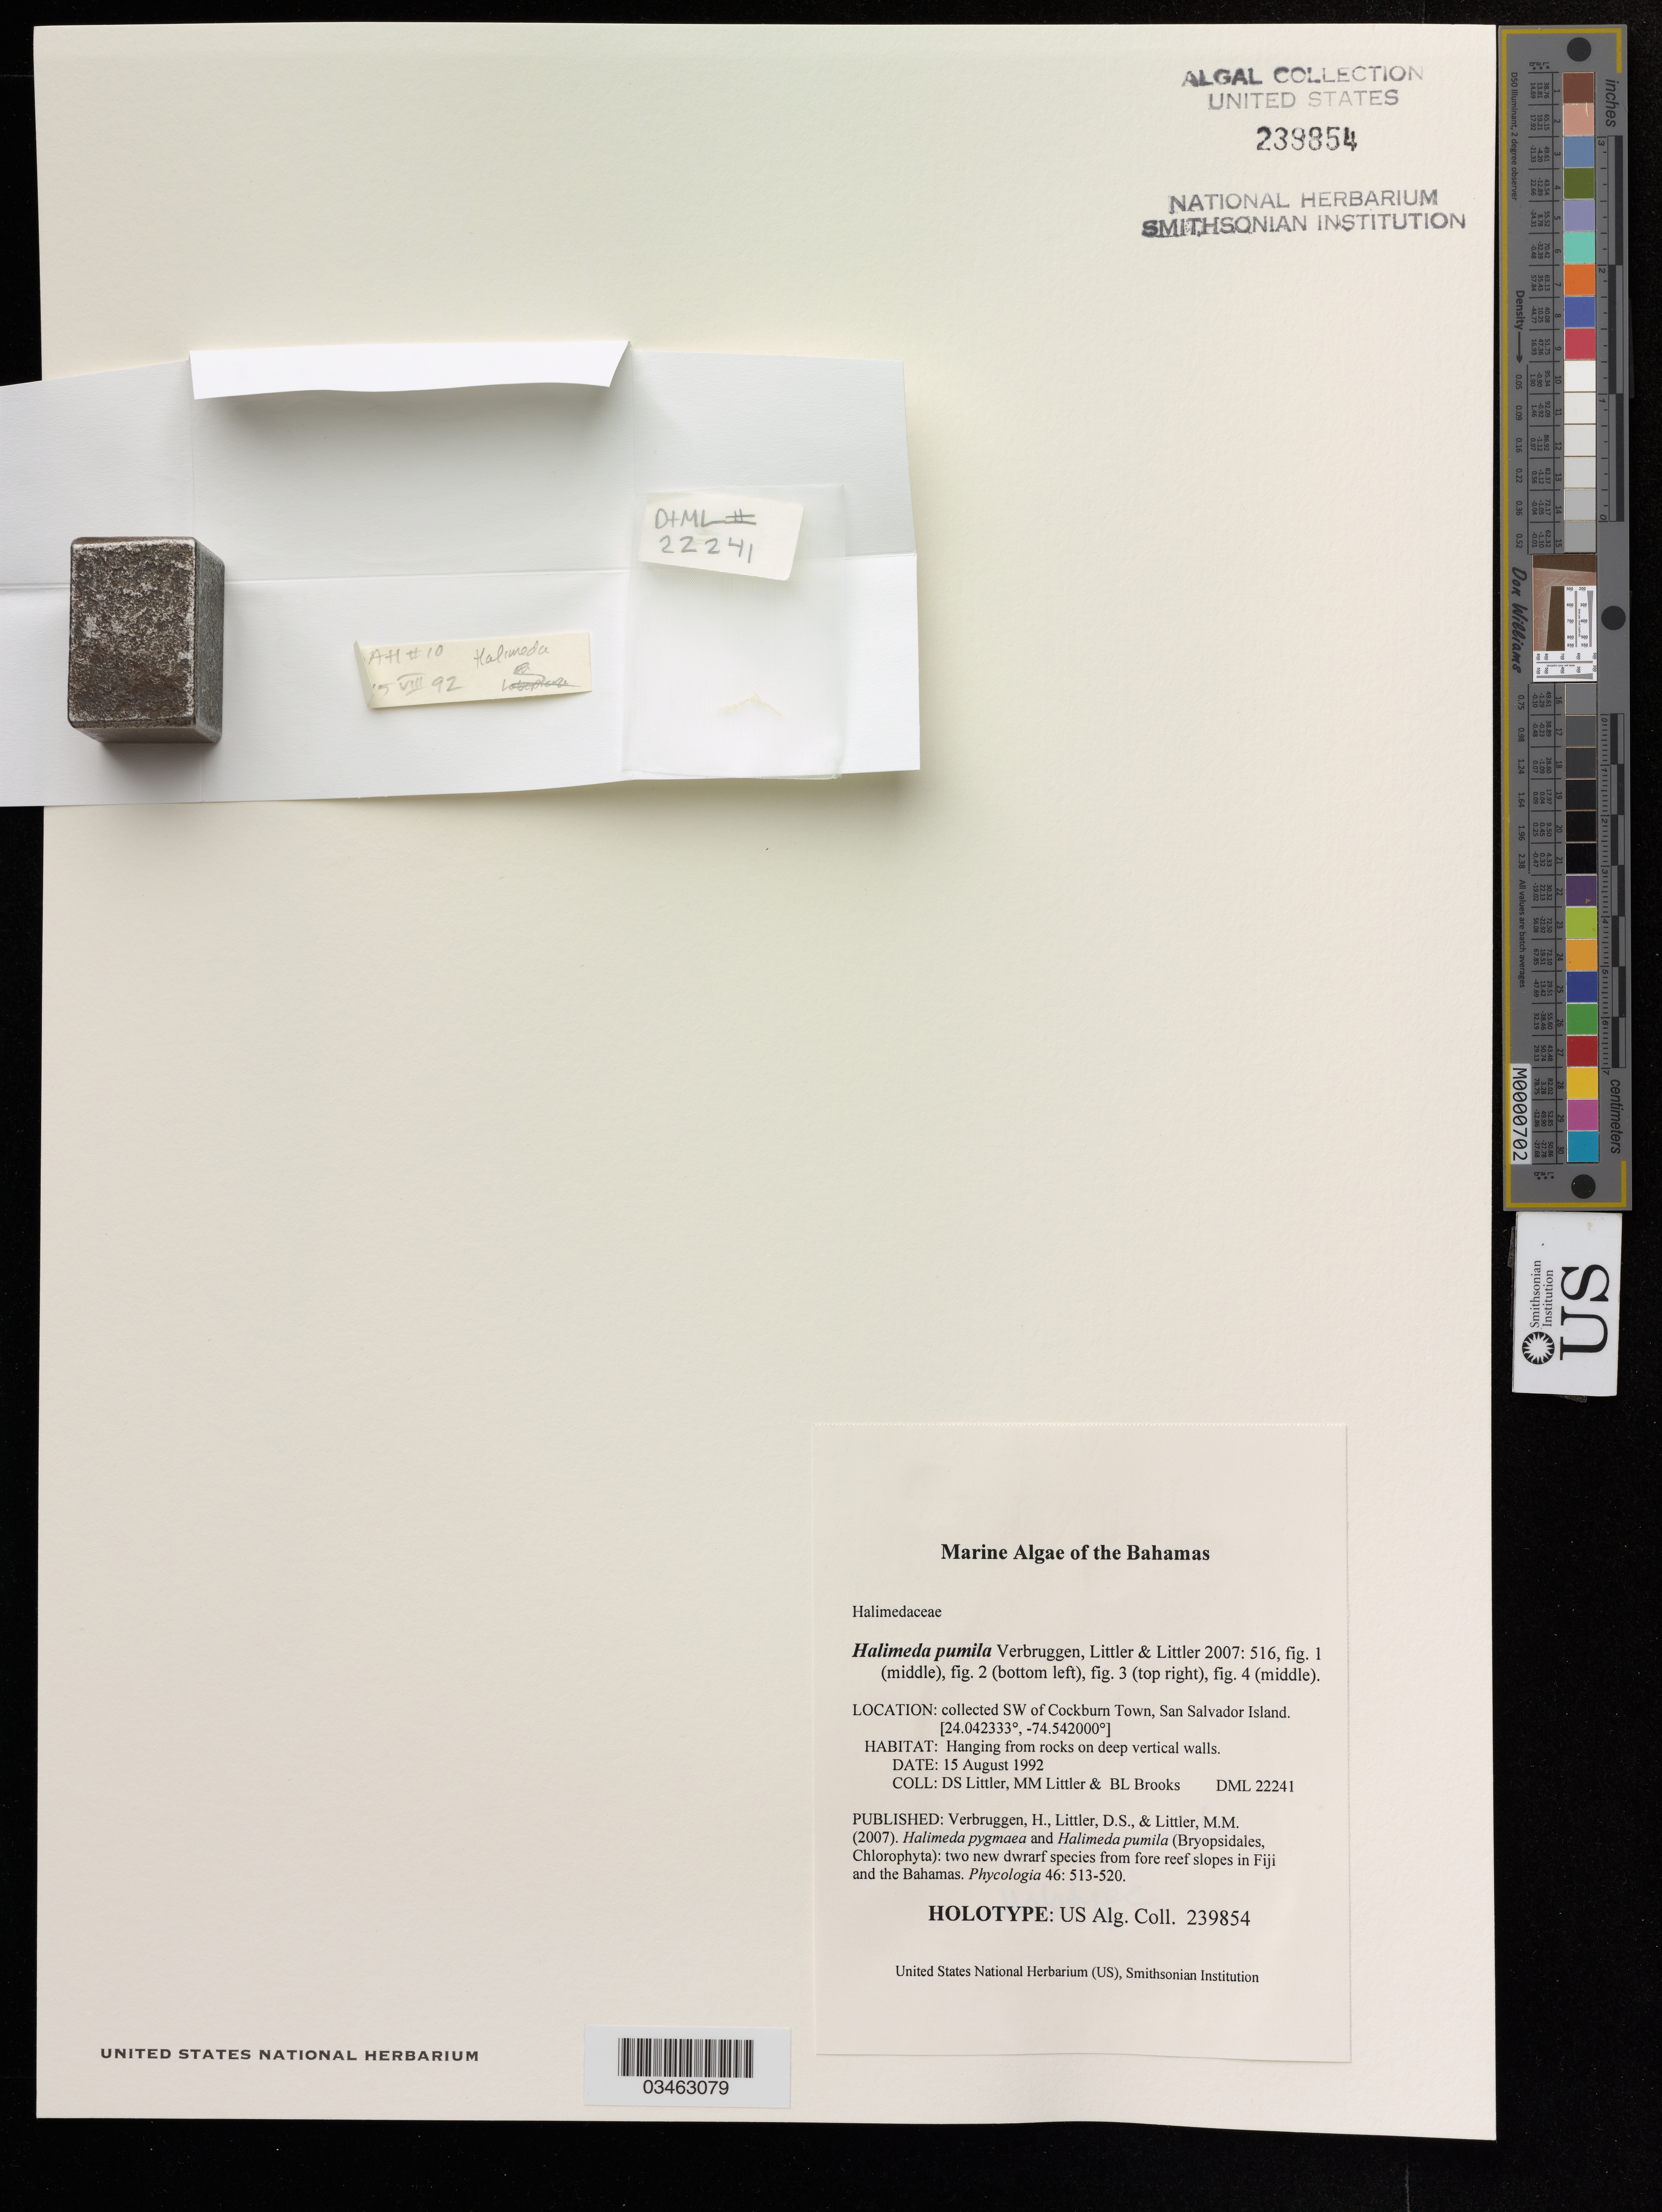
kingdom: Plantae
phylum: Chlorophyta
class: Ulvophyceae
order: Bryopsidales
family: Halimedaceae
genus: Halimeda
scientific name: Halimeda pumila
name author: Verbruggen et al.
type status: Holotype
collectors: D. S. Littler & B. Brooks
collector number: DDML 22241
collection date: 1992-08-15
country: Bahamas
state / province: San Salvador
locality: SW side of San Salvador Island, off Cockburn Town.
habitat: Hanging from rocks on deep vertical walls.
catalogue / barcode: US 239854